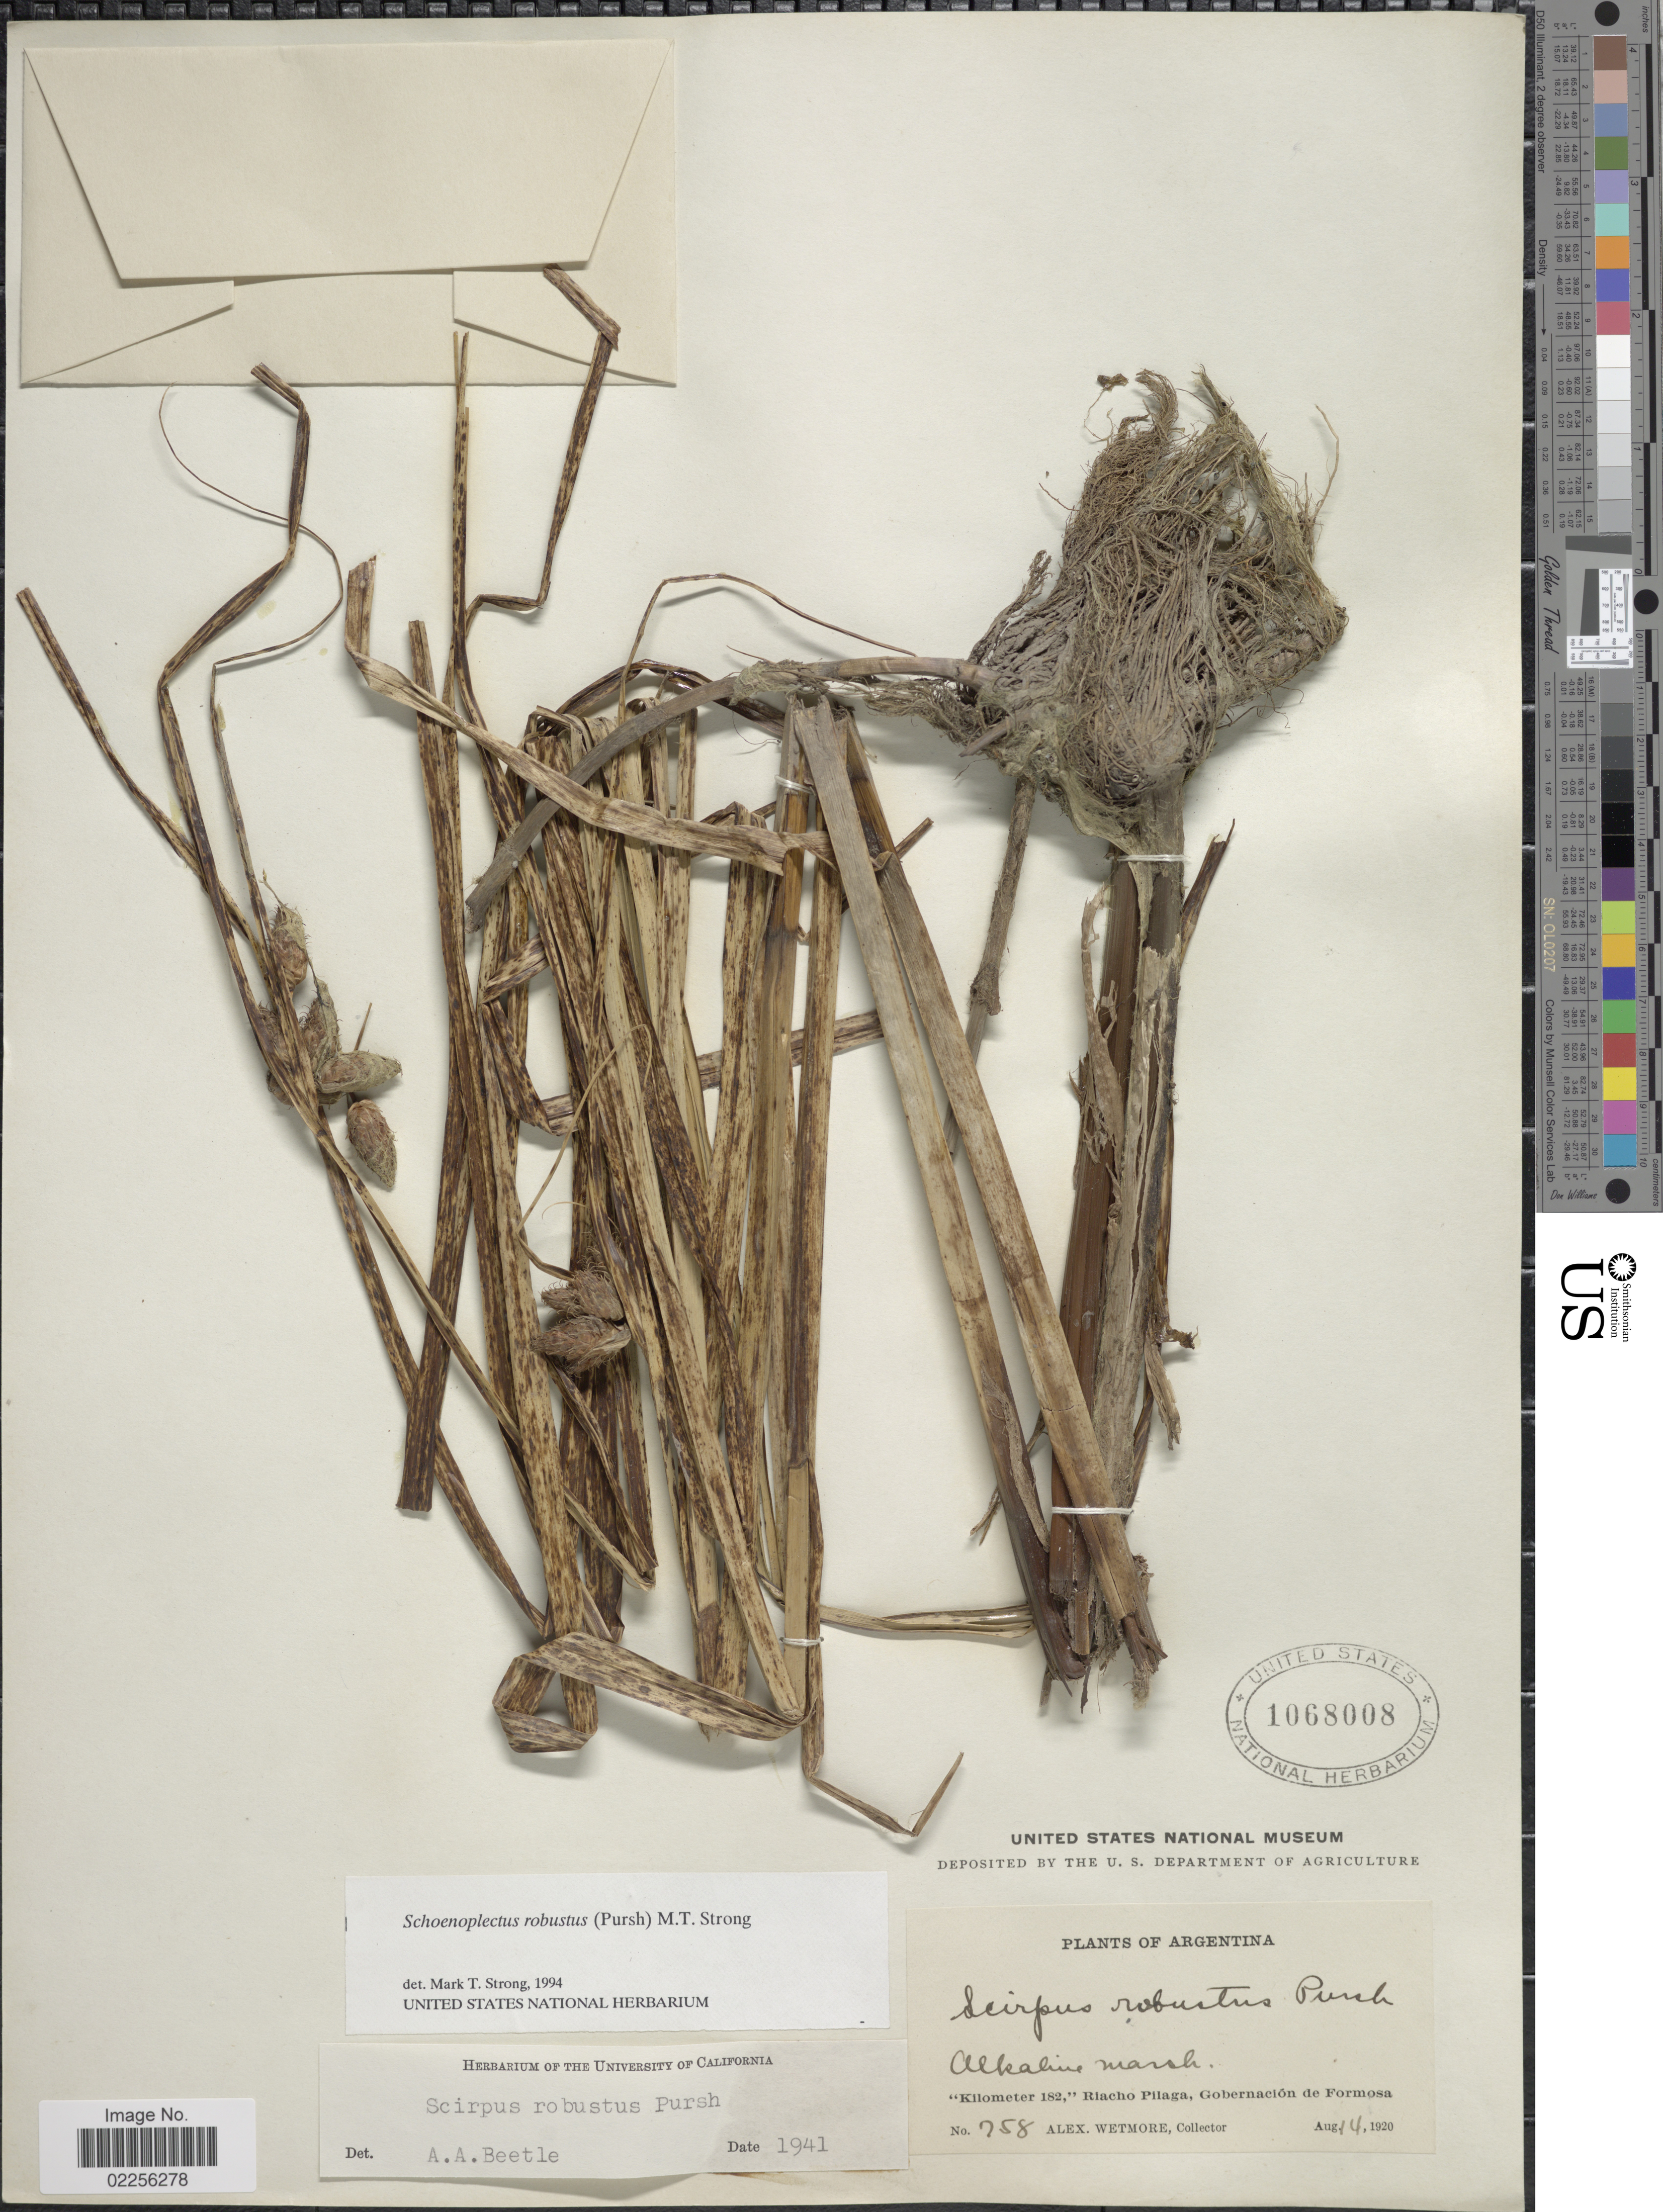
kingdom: Plantae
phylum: Tracheophyta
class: Liliopsida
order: Poales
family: Cyperaceae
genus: Bolboschoenus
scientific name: Bolboschoenus robustus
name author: (Pursh) Soják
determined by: Strong, M. T., (US), Smithsonian Institution - National Museum of Natural History (UNITED STATES)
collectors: A. Wetmore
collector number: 758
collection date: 1920-08-14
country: Argentina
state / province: Formosa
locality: Alkaline marsh, 'Kilometer 182,' Riacho Pilaga, Gobernación de Formosa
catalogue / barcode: US 1068008